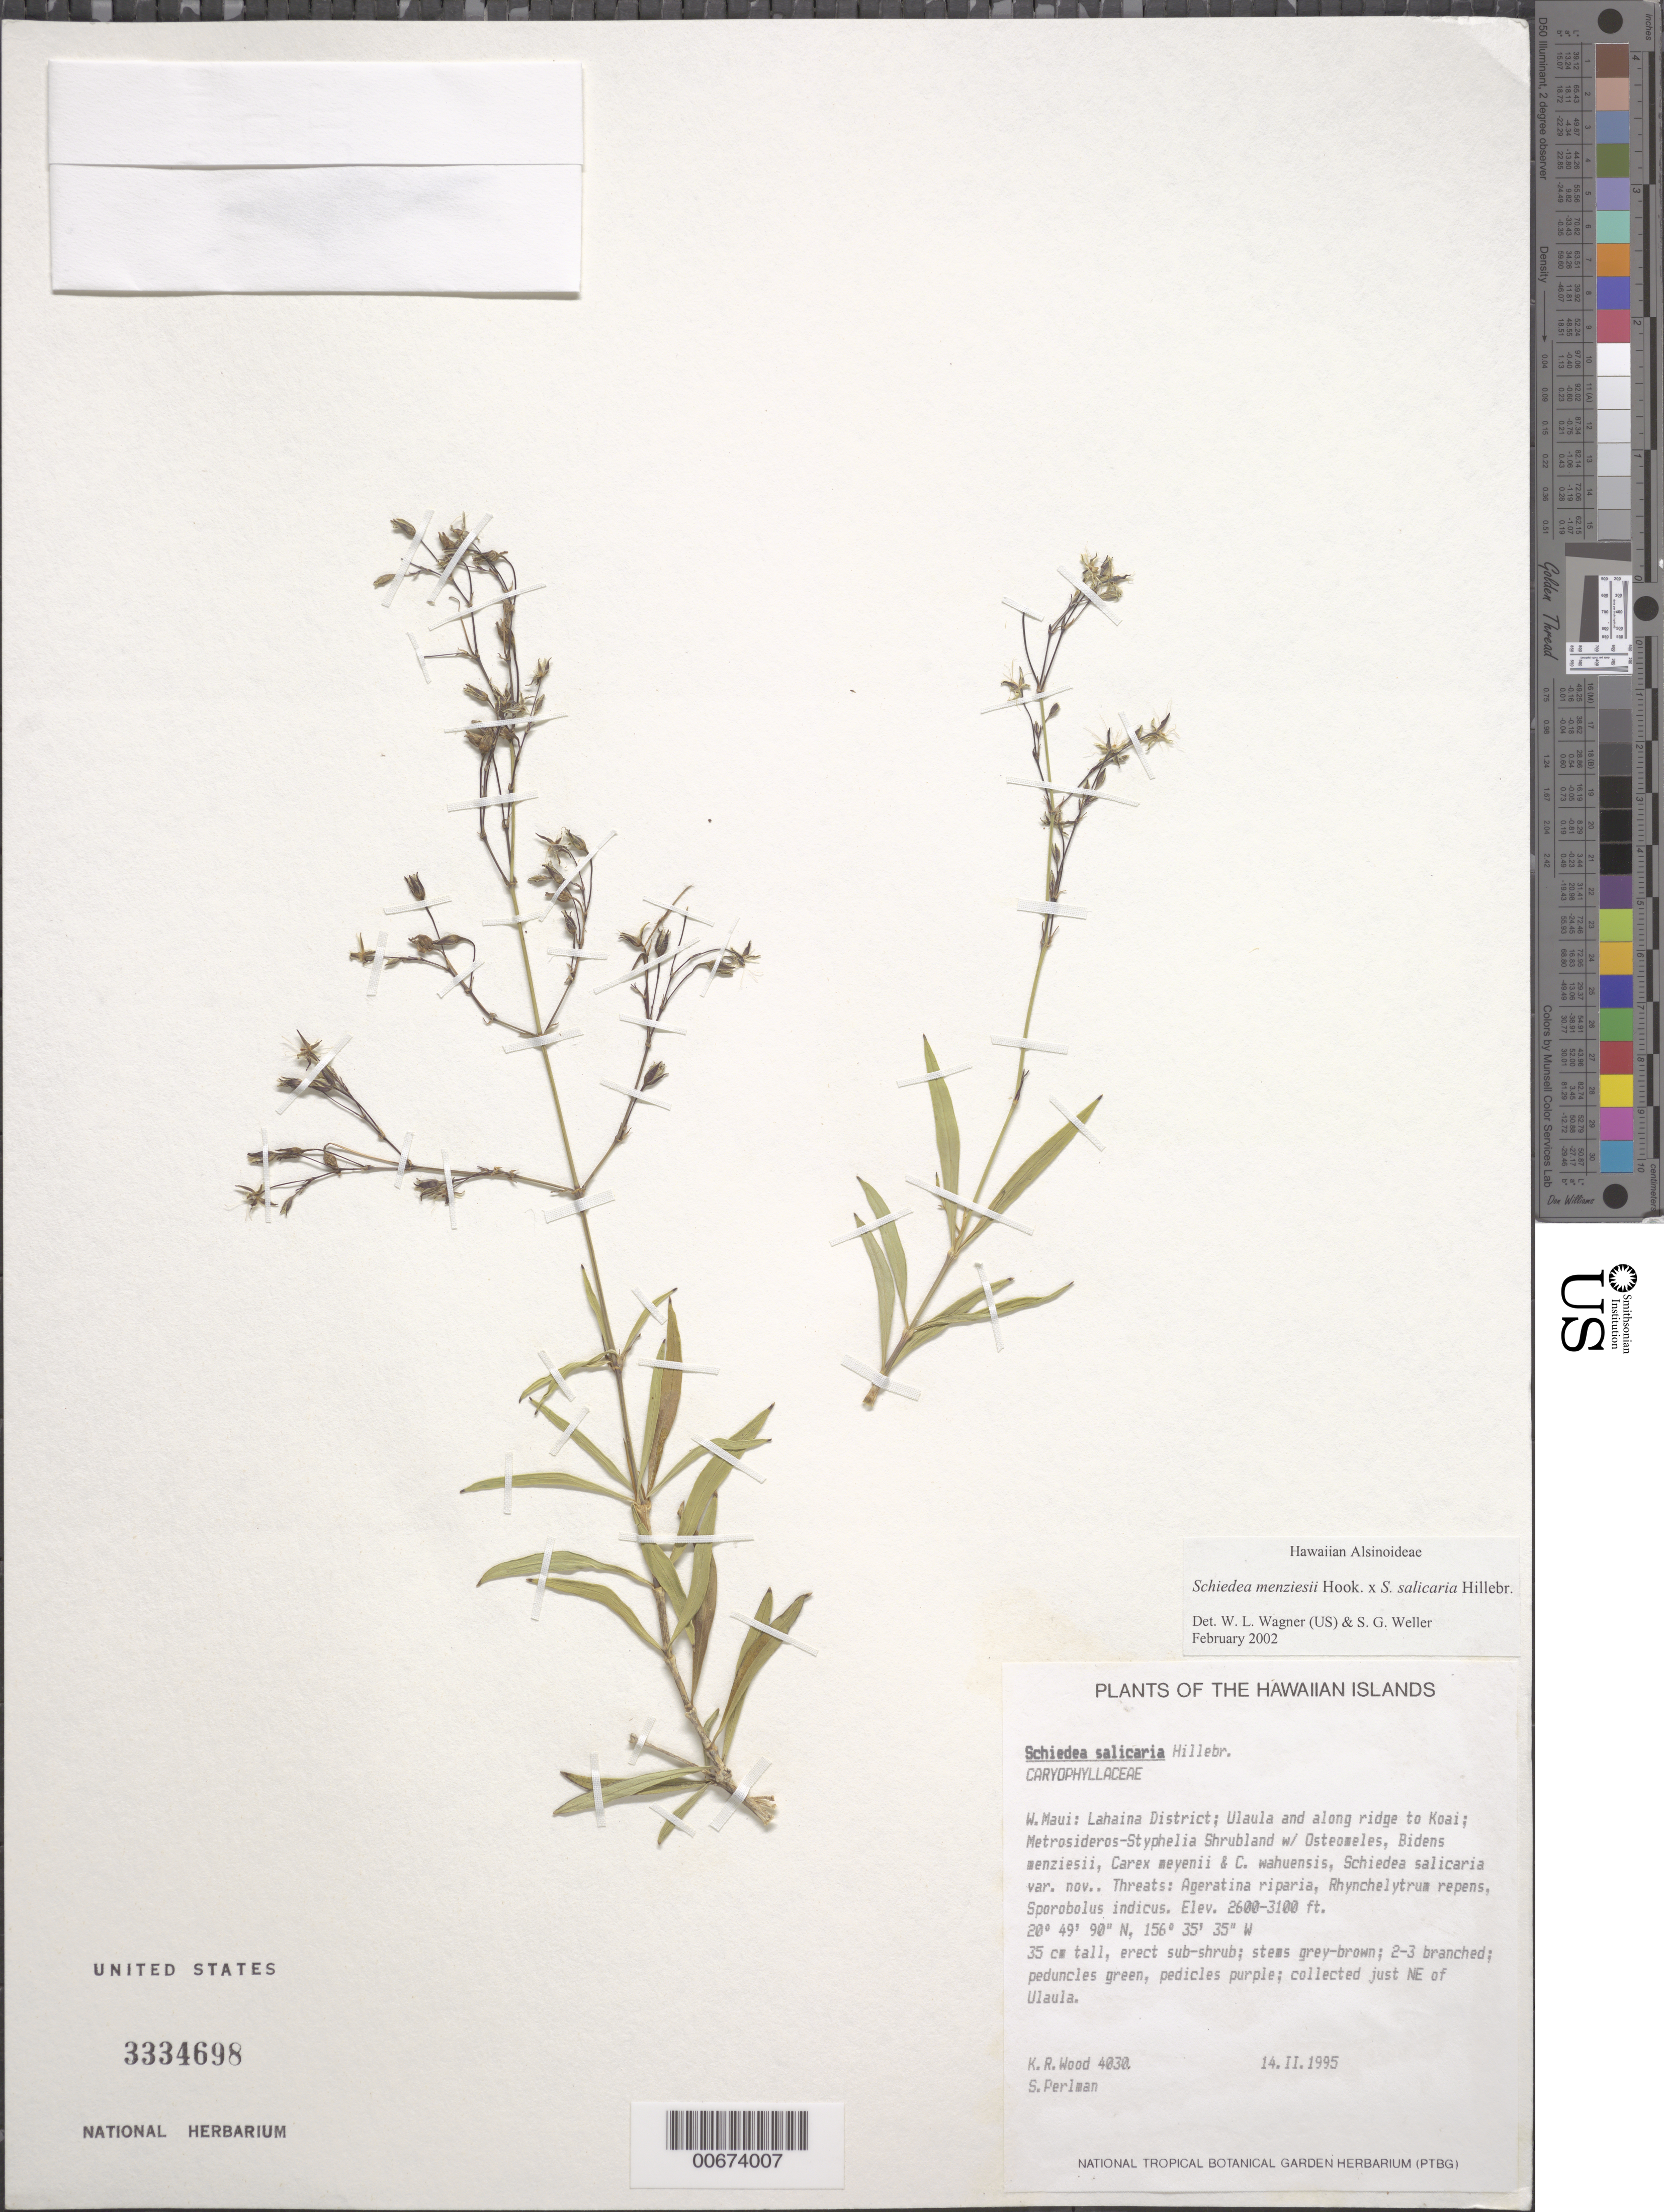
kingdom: Plantae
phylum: Tracheophyta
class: Magnoliopsida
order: Caryophyllales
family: Caryophyllaceae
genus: Schiedea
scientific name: Schiedea menziesii x S. salicaria Hillebr.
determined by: Wagner, W. L.; Weller, Stephen G.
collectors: K. R. Wood & S. P. Perlman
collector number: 4030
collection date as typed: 14 Feb 1995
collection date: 1995-02-14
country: United States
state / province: Hawaii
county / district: Maui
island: Maui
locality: West Maui, Lahaina District, Ulaula and along ridge to Koai, NE of Ulaula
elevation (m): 792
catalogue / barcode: US 3334698